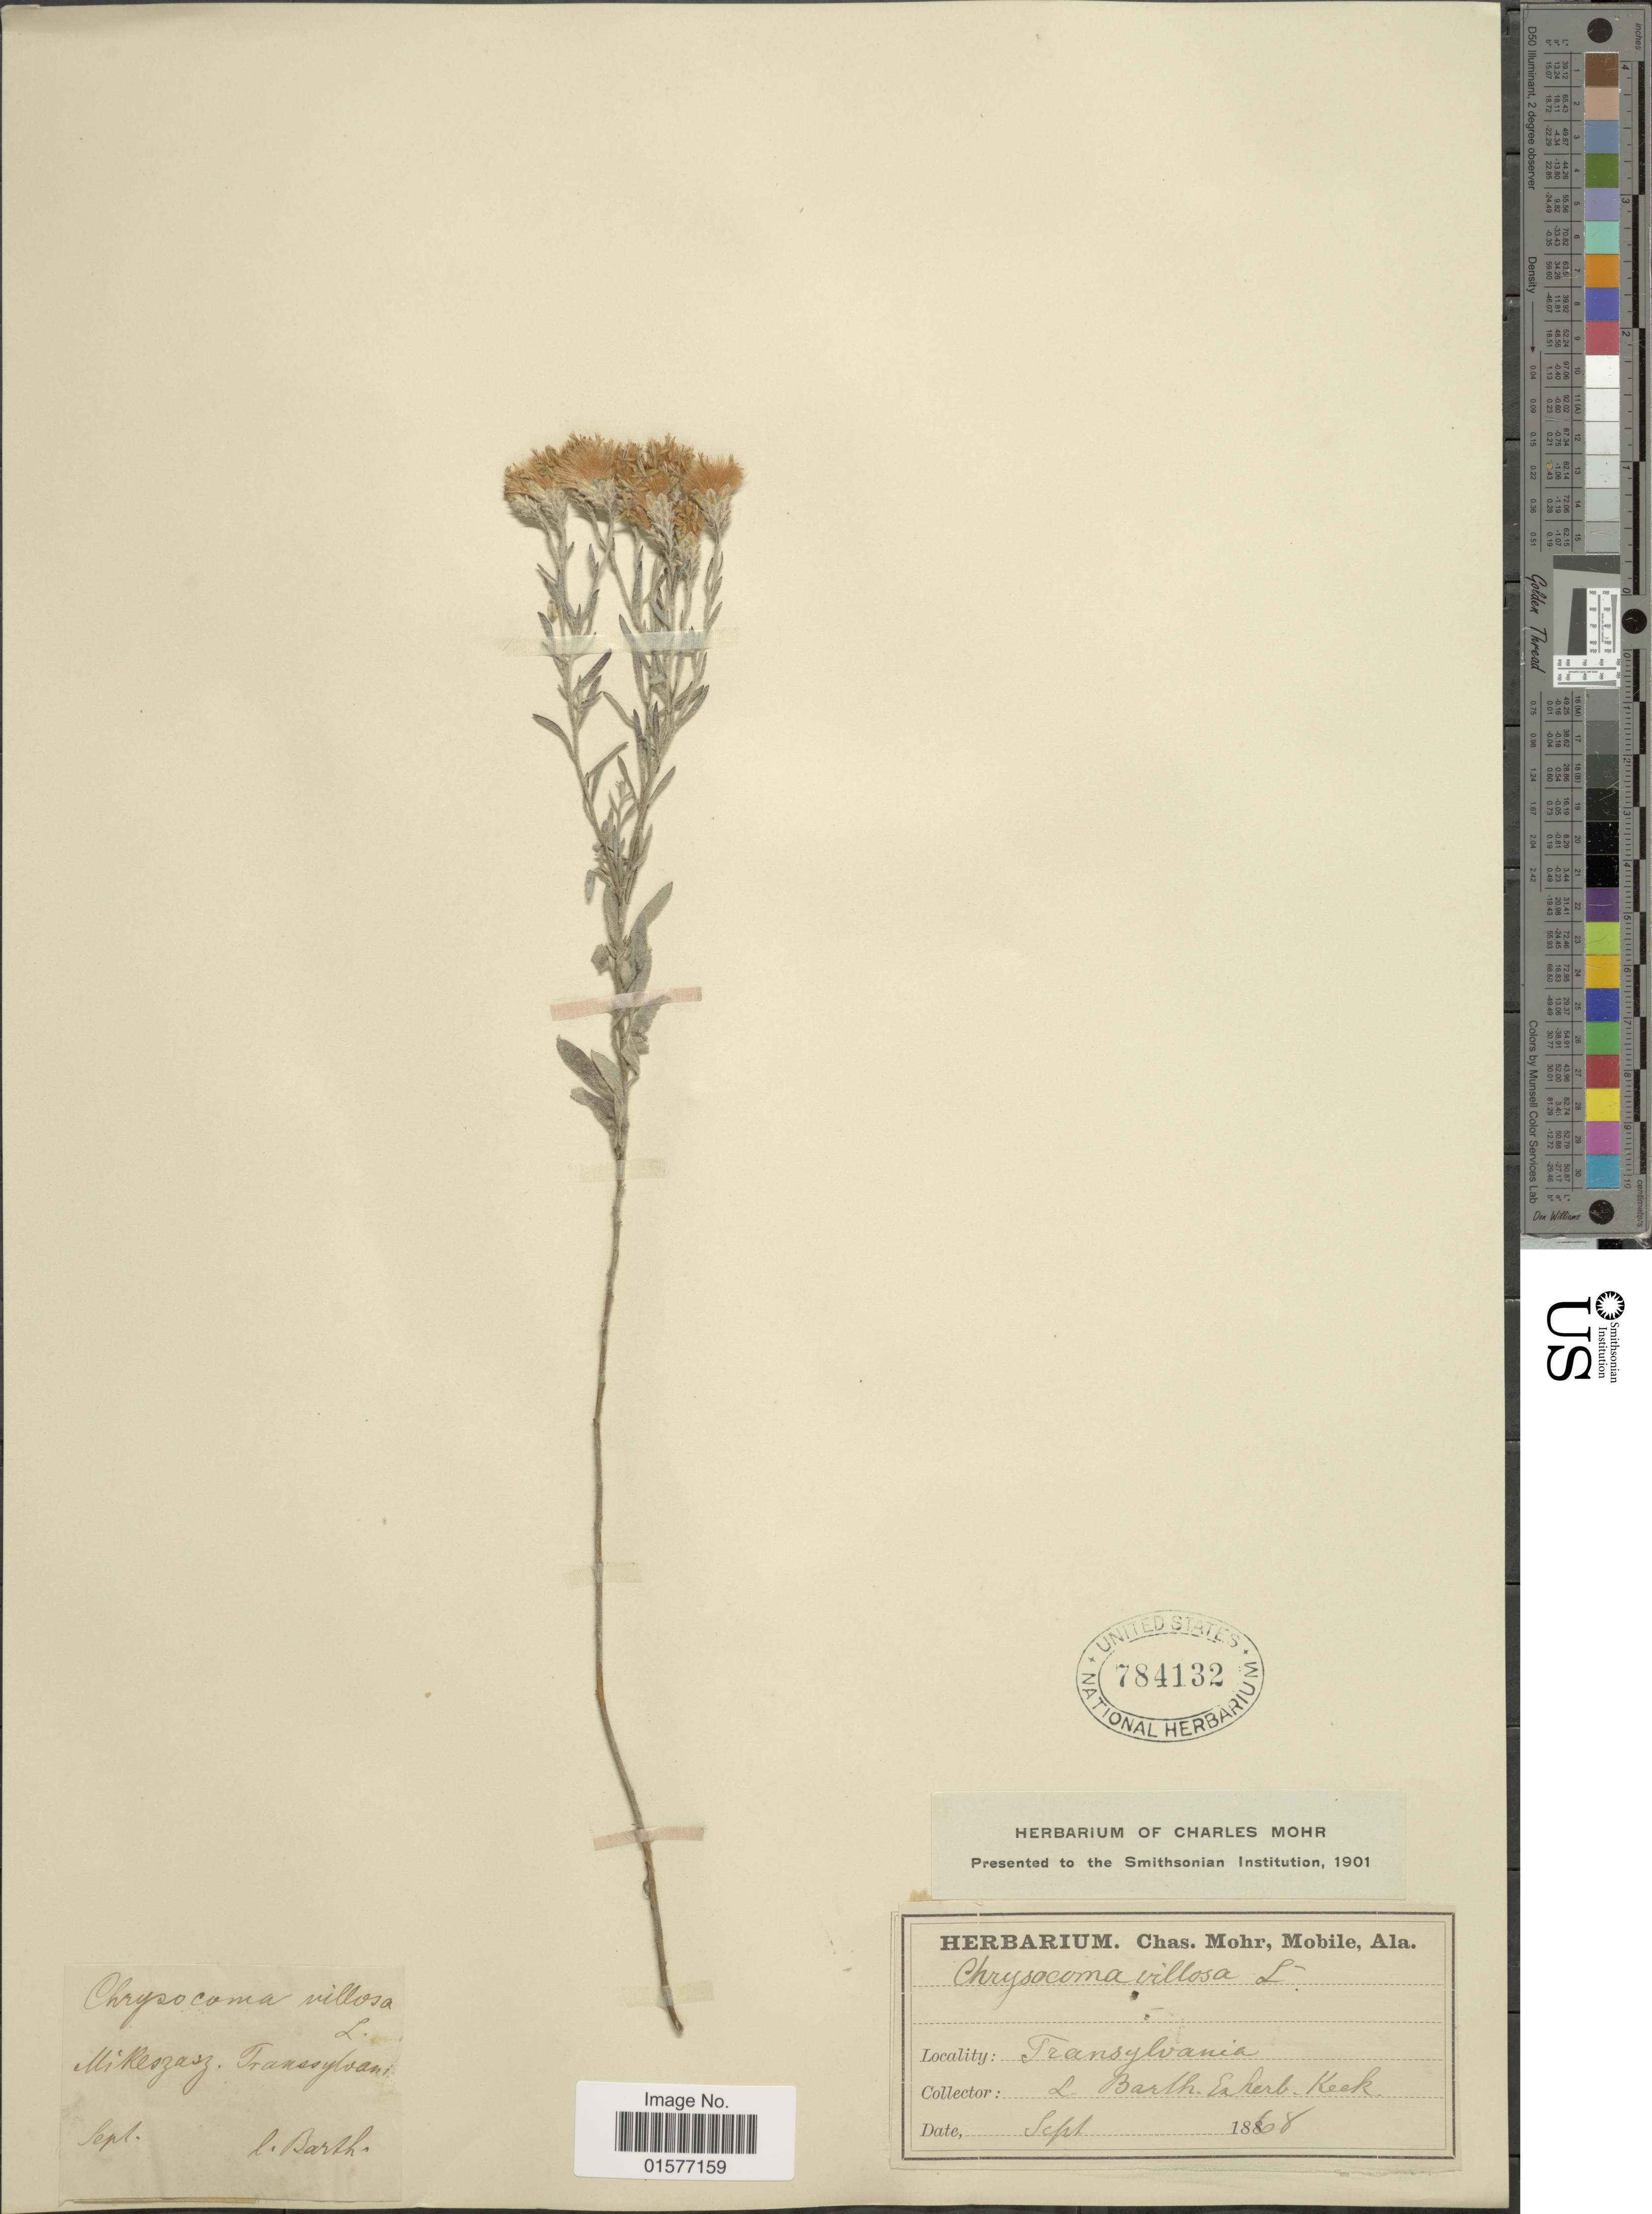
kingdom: Plantae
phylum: Tracheophyta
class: Magnoliopsida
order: Asterales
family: Asteraceae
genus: Linosyris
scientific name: Linosyris villosa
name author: (L.) DC.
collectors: L. Barth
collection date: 1868-09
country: Romania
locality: Transylvania, MIkesgarz [interpreted]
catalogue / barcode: US 784132